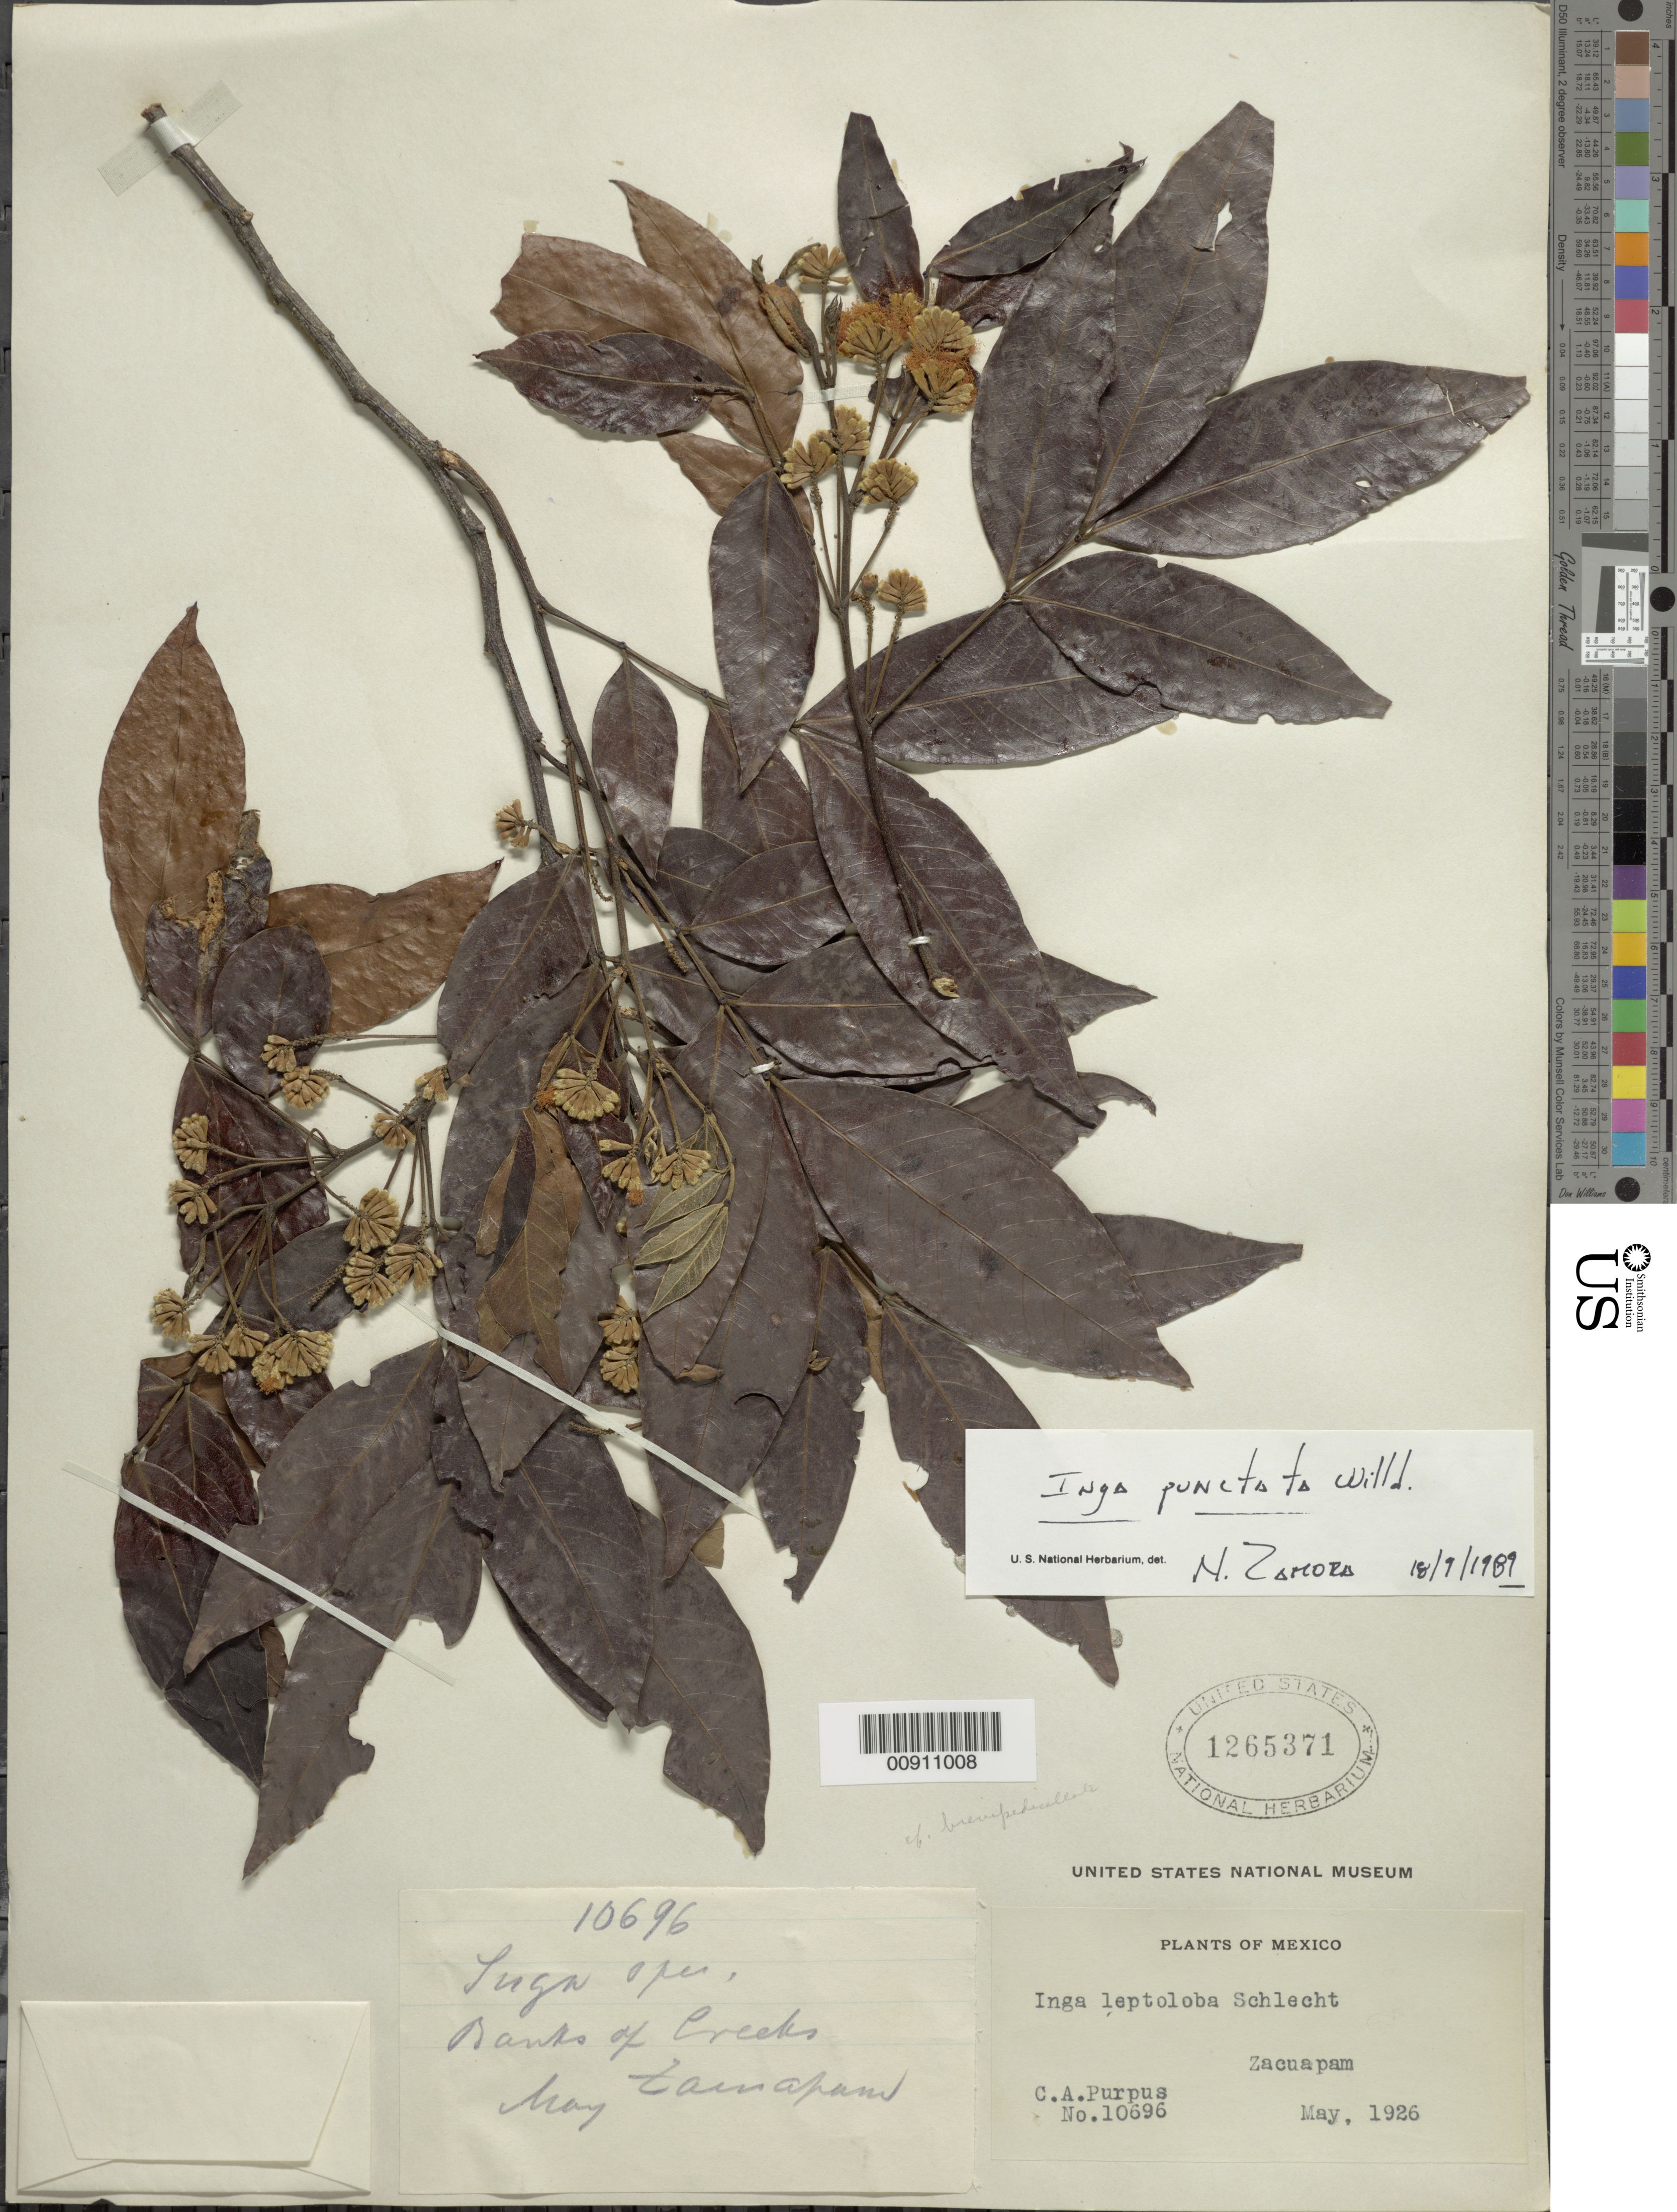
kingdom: Plantae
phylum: Tracheophyta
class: Magnoliopsida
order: Fabales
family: Fabaceae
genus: Inga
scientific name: Inga punctata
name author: Willd.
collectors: C. A. Purpus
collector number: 10696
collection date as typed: May 1926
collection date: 1926-05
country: Mexico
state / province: Veracruz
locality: Zacuapam.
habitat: Banks of Creeks.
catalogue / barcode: US 1265371